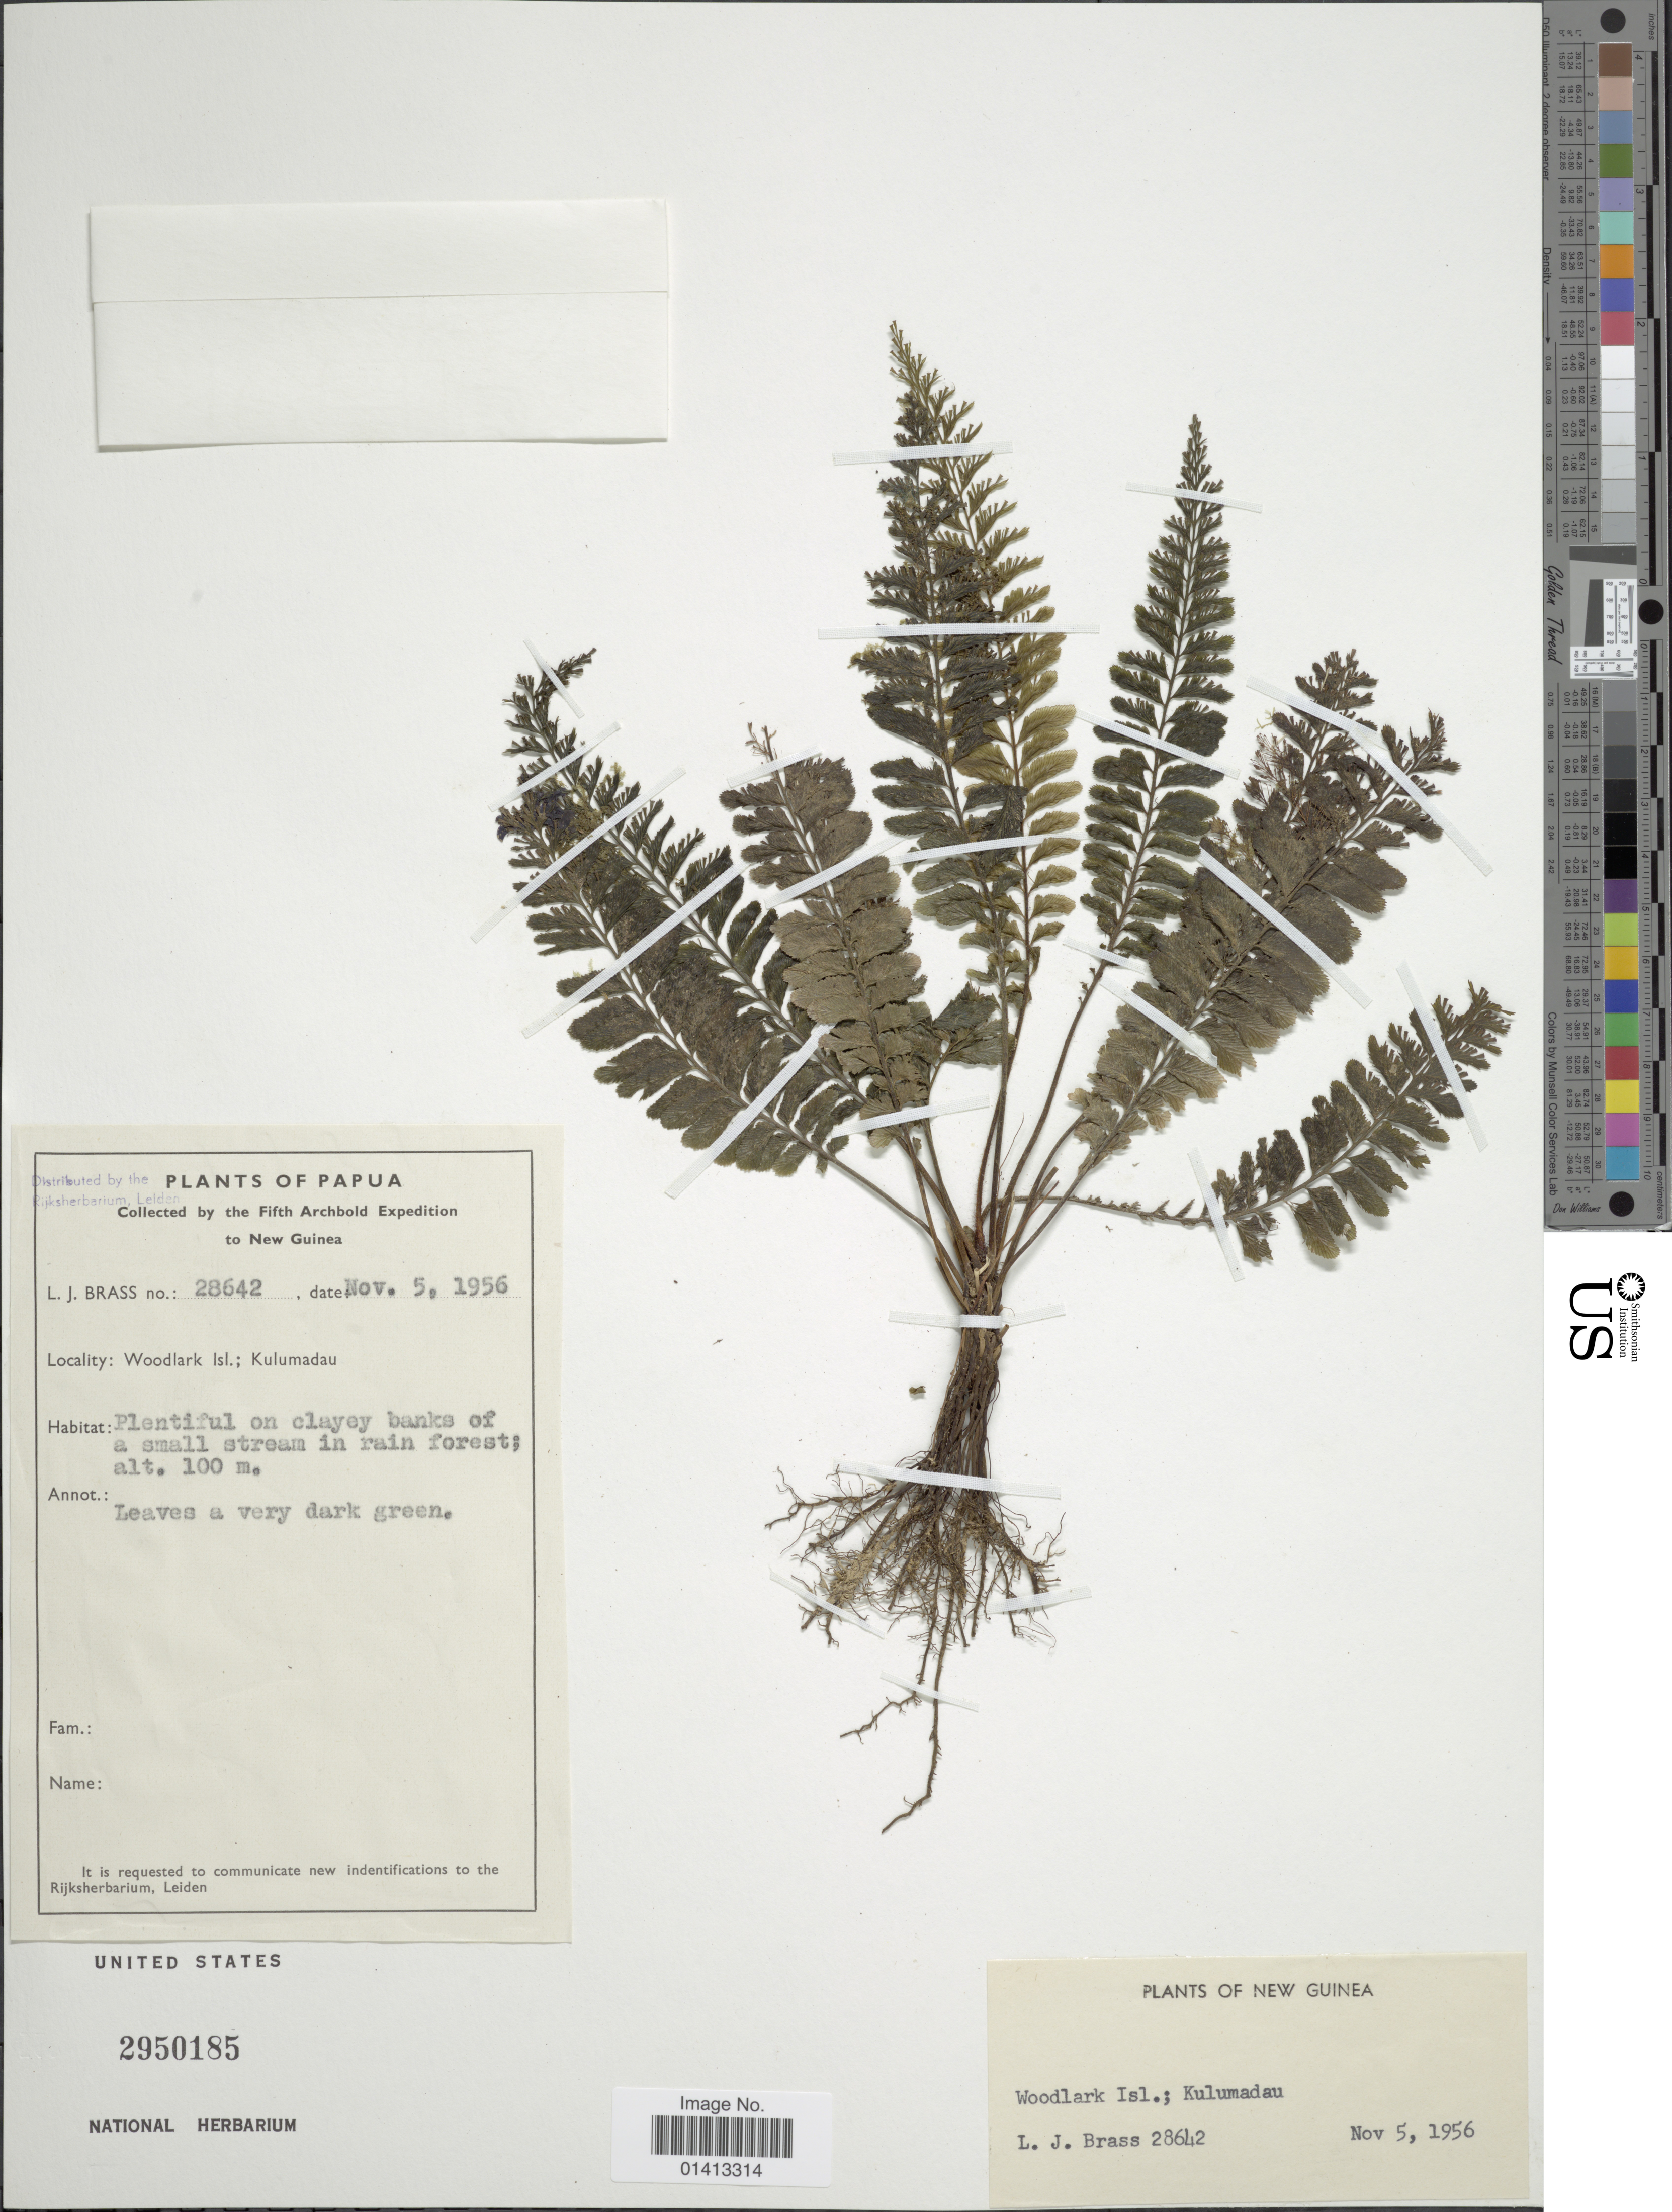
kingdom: Plantae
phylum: Tracheophyta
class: Polypodiopsida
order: Hymenophyllales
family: Hymenophyllaceae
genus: Crepidomanes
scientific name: Crepidomanes sp.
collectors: L. J. Brass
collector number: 28642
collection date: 1956-11-05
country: Papua New Guinea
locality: Woodlark Isl; Kulumandau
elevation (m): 100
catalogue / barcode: US 2950185